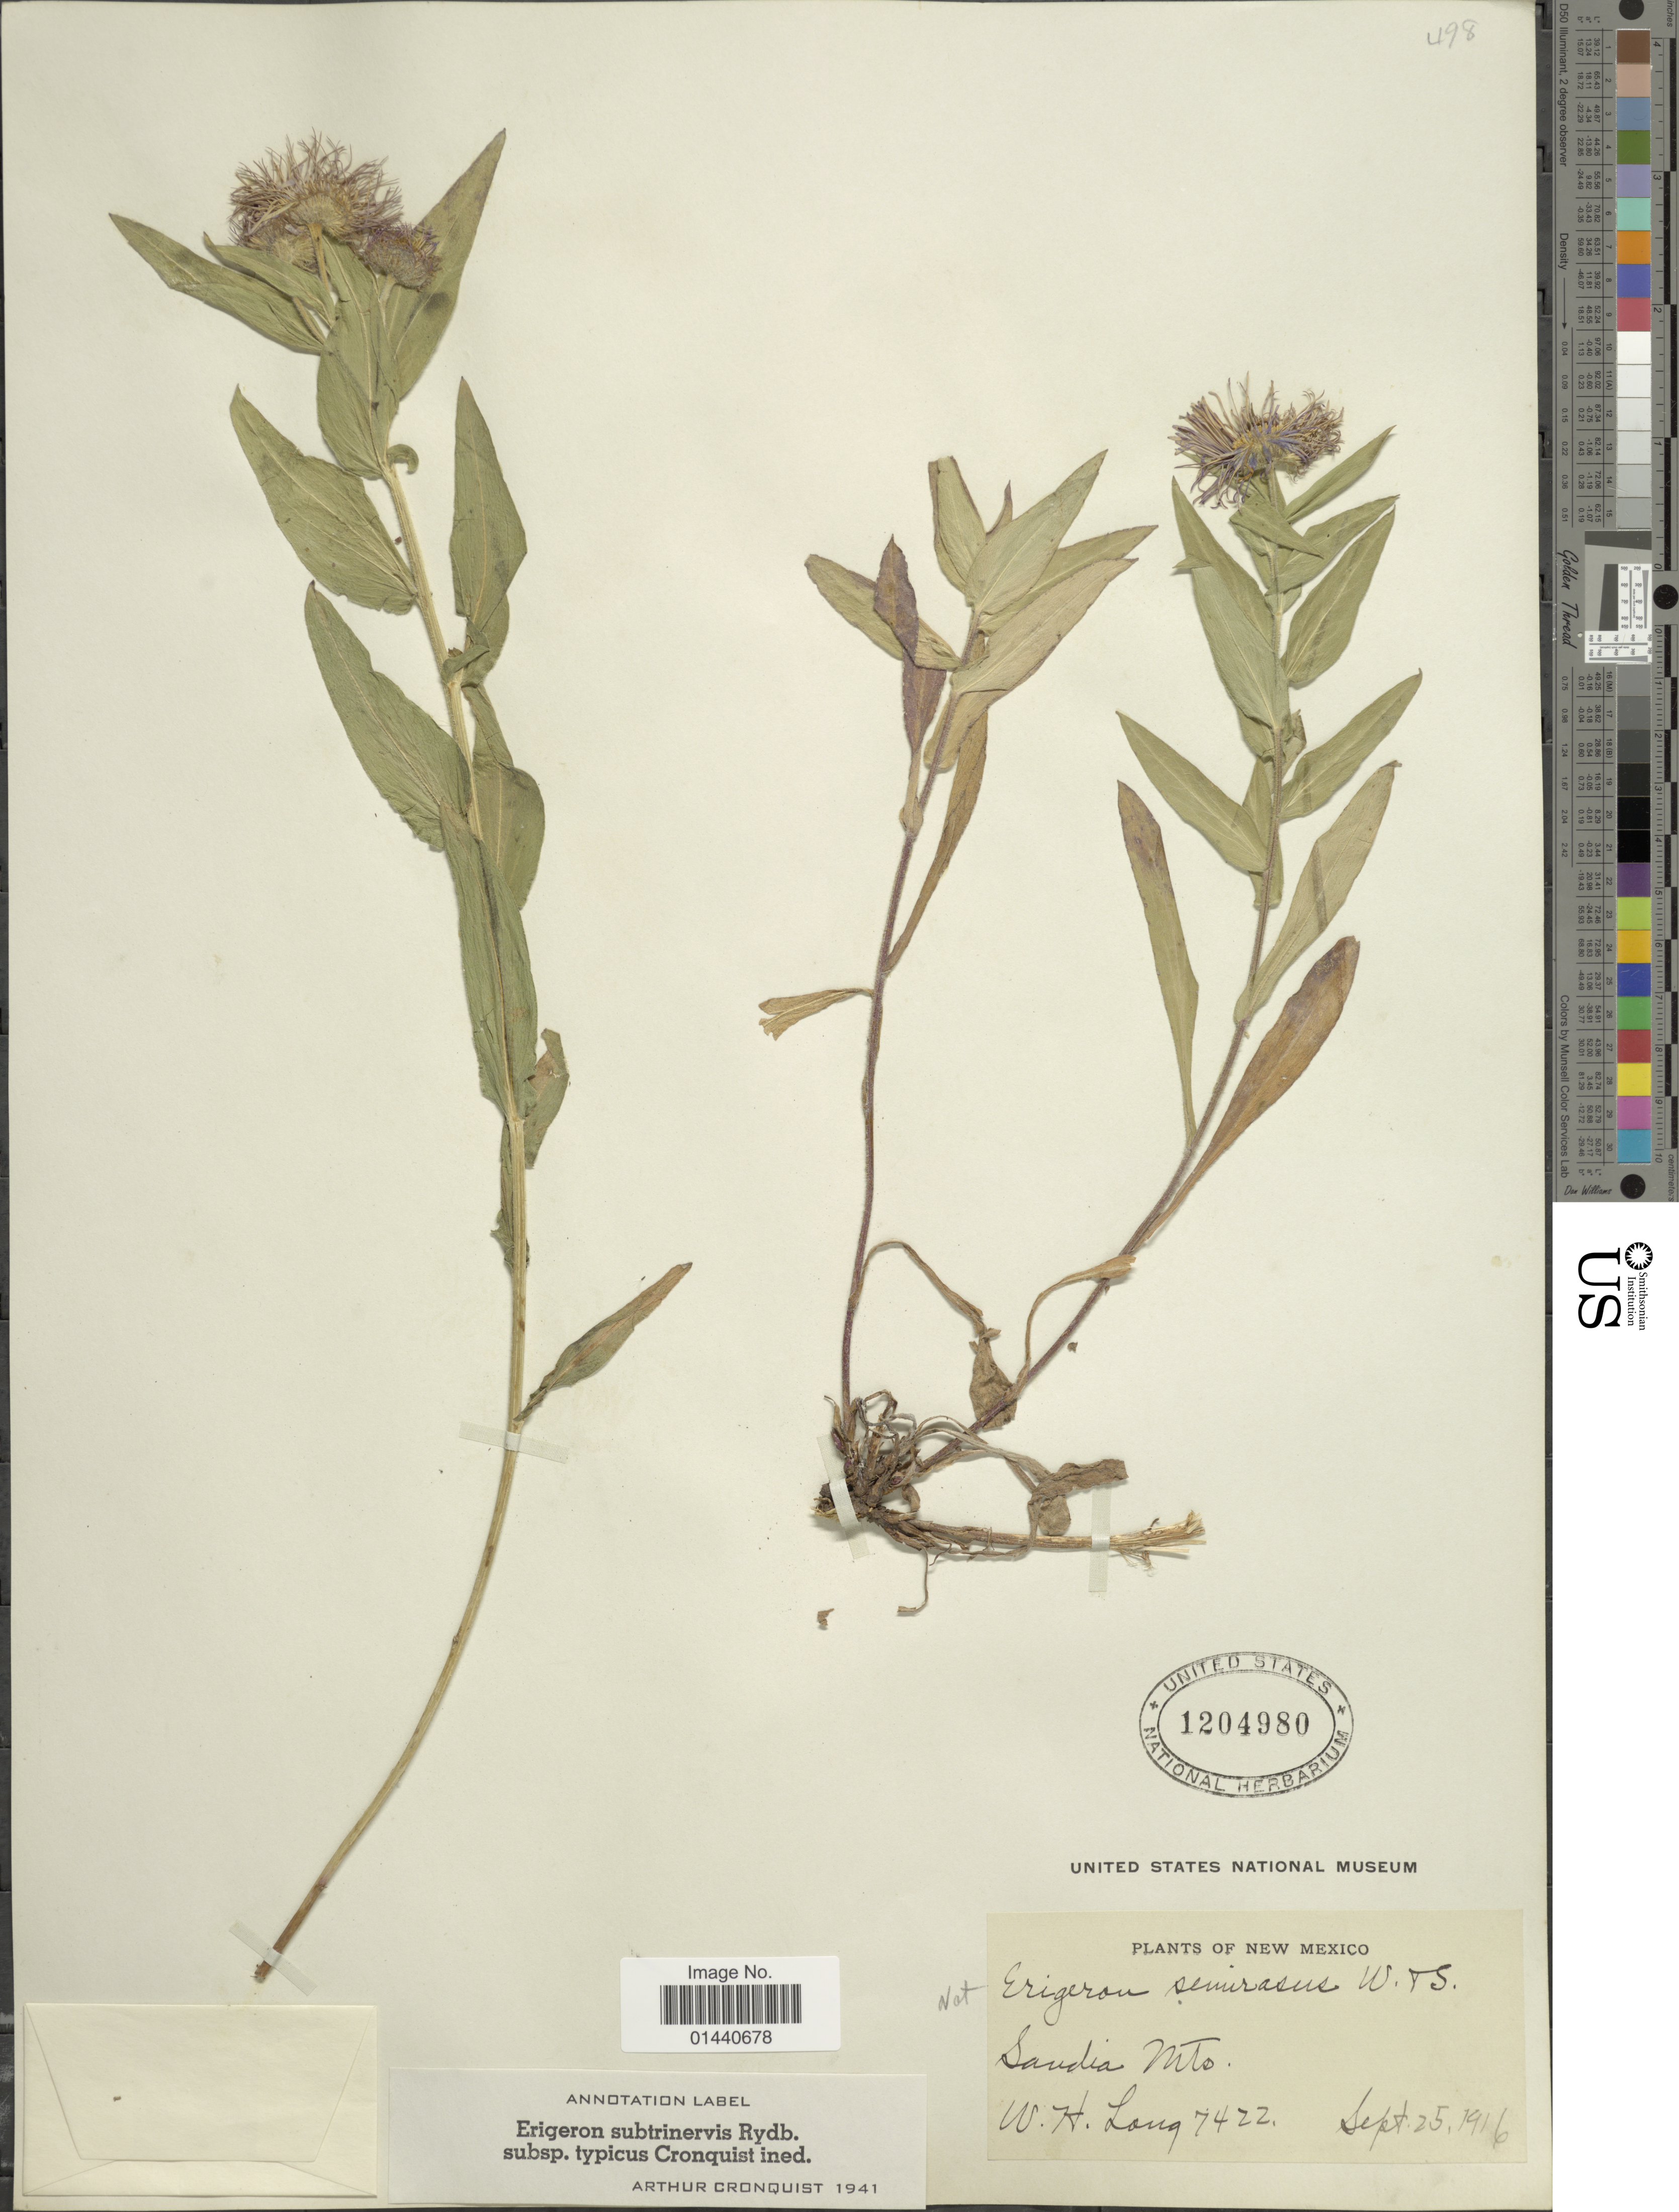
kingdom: Plantae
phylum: Tracheophyta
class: Magnoliopsida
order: Asterales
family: Asteraceae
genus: Erigeron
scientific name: Erigeron subtrinervis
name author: Rydb. ex Porter & Britton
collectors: W. Long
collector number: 7422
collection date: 1916-09-25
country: United States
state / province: New Mexico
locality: Sandia Mts.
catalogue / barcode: US 1204980